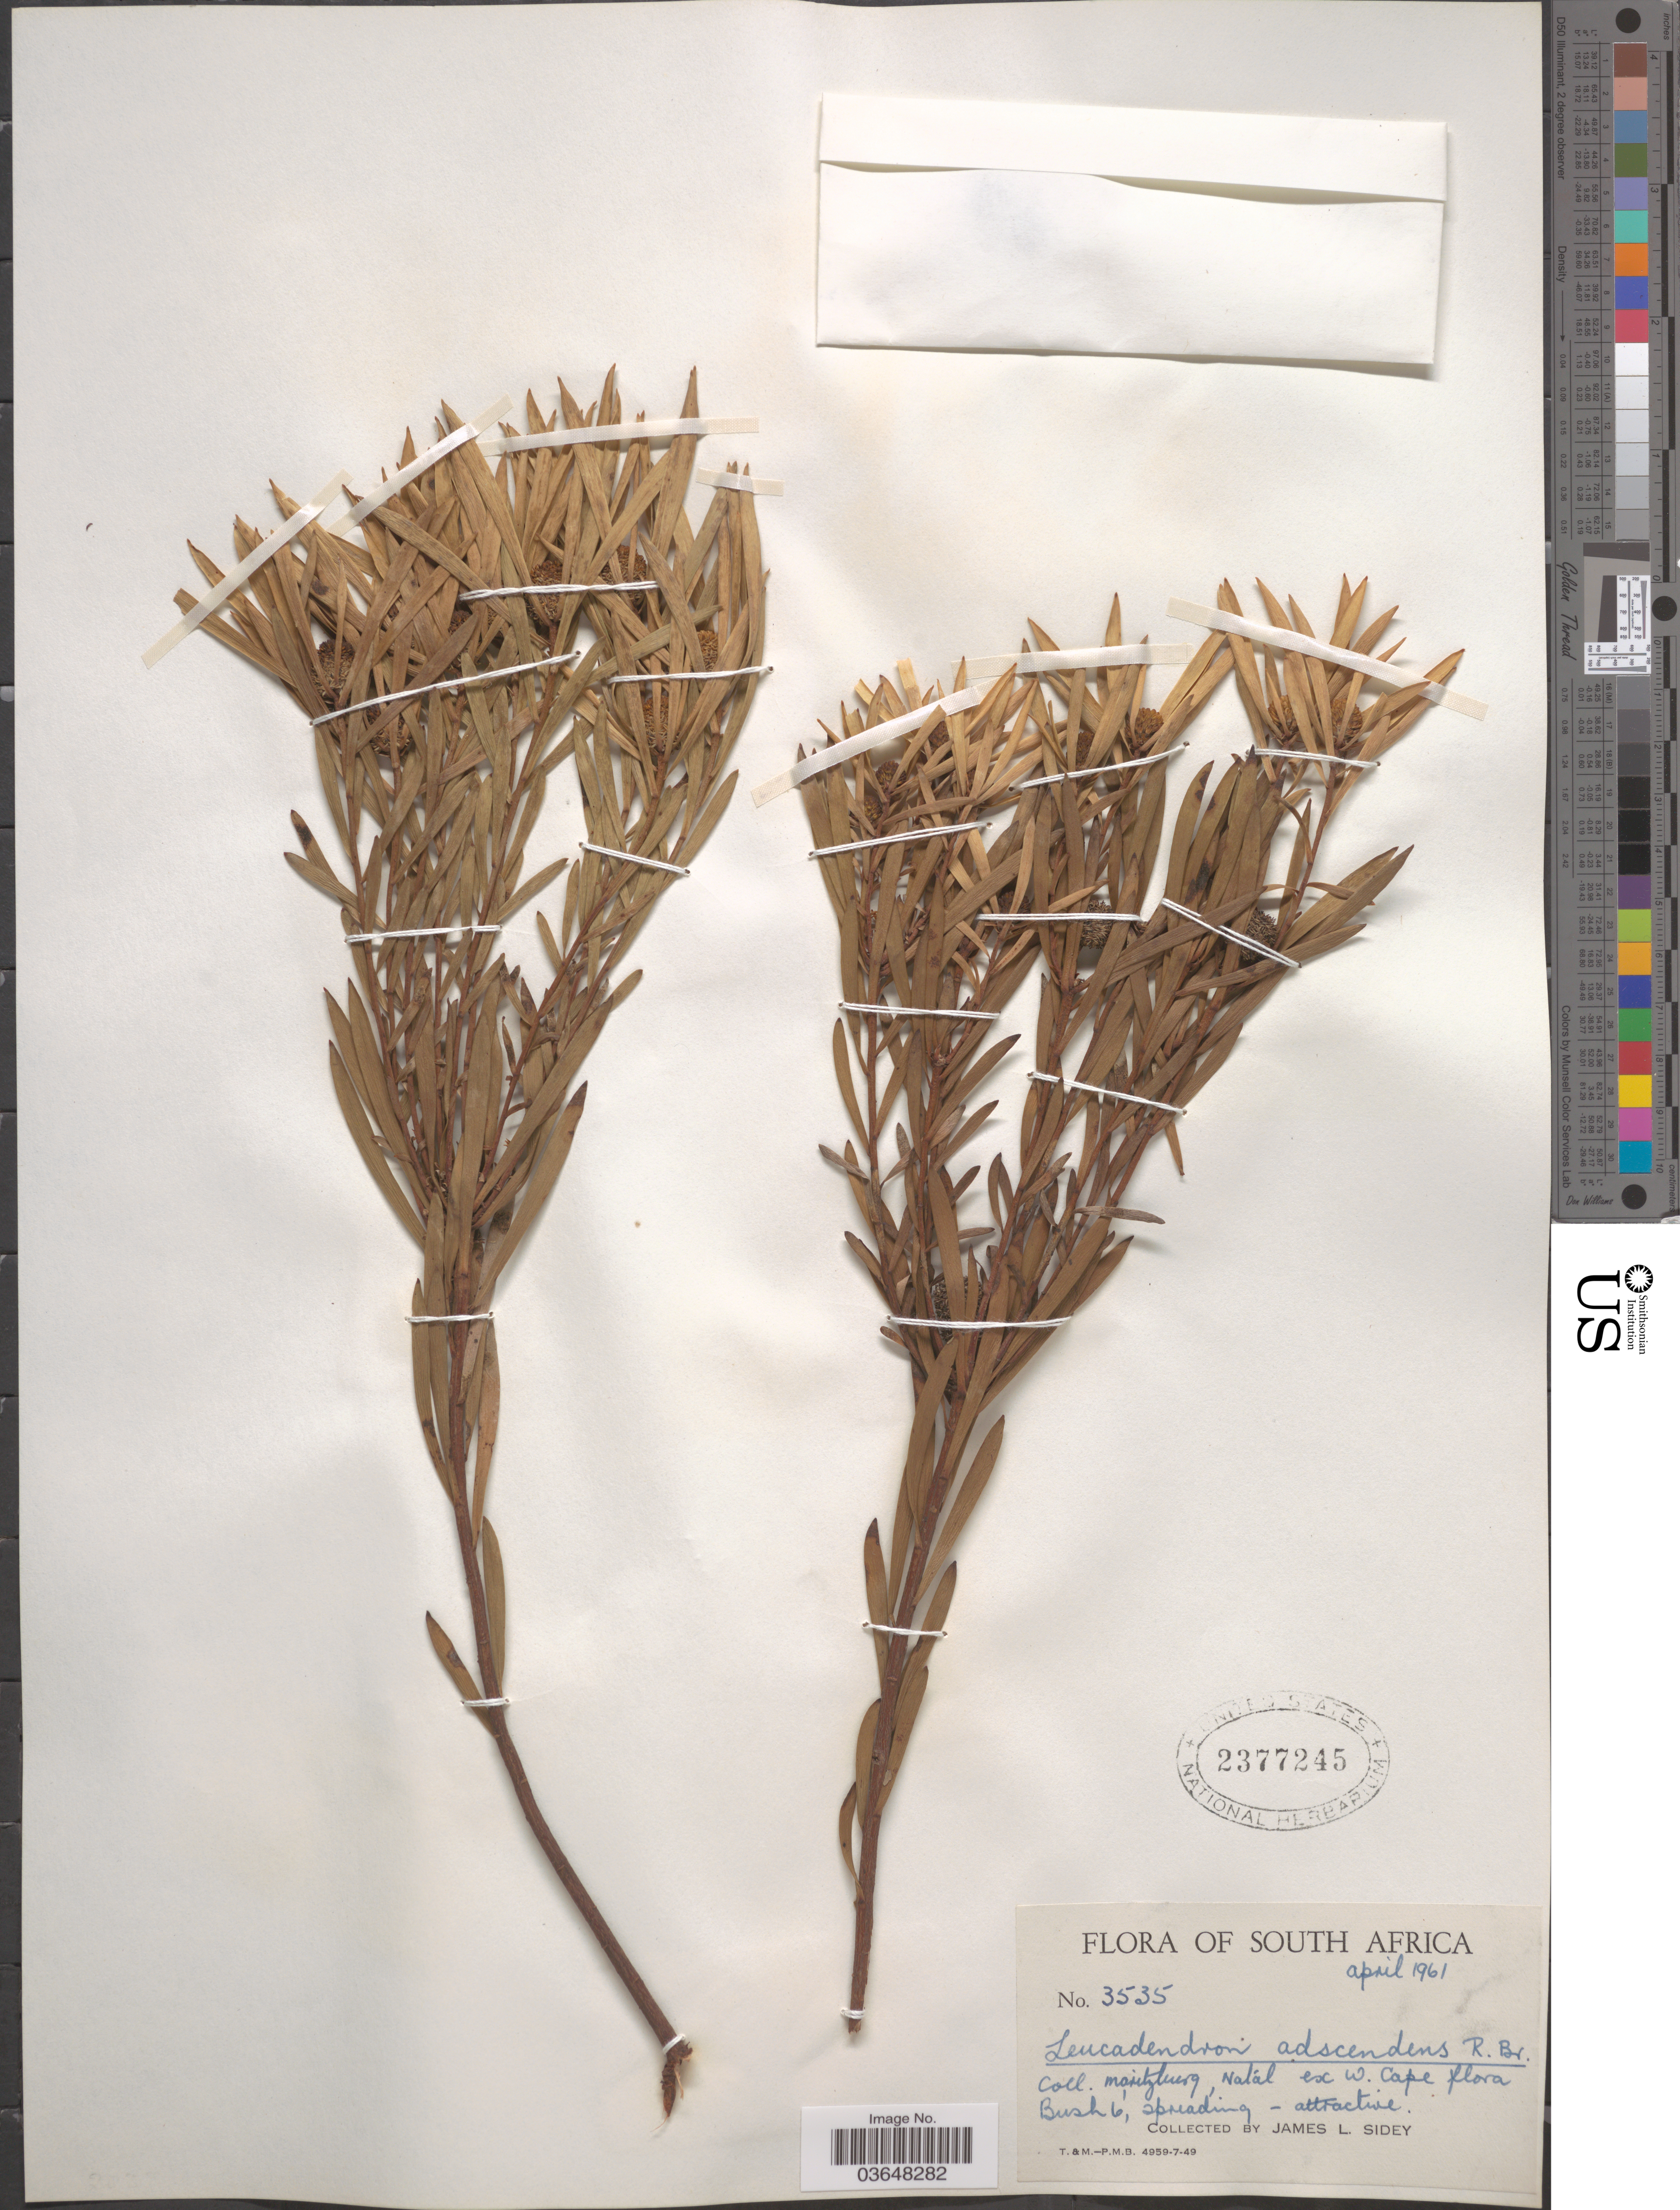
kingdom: Plantae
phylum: Tracheophyta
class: Magnoliopsida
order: Proteales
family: Proteaceae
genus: Leucadendron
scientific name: Leucadendron salignum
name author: P.J. Bergius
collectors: J. L. Sidey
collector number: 3535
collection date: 1961-04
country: South Africa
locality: Maritzburg, Natal ex W. Cape.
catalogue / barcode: US 2377245